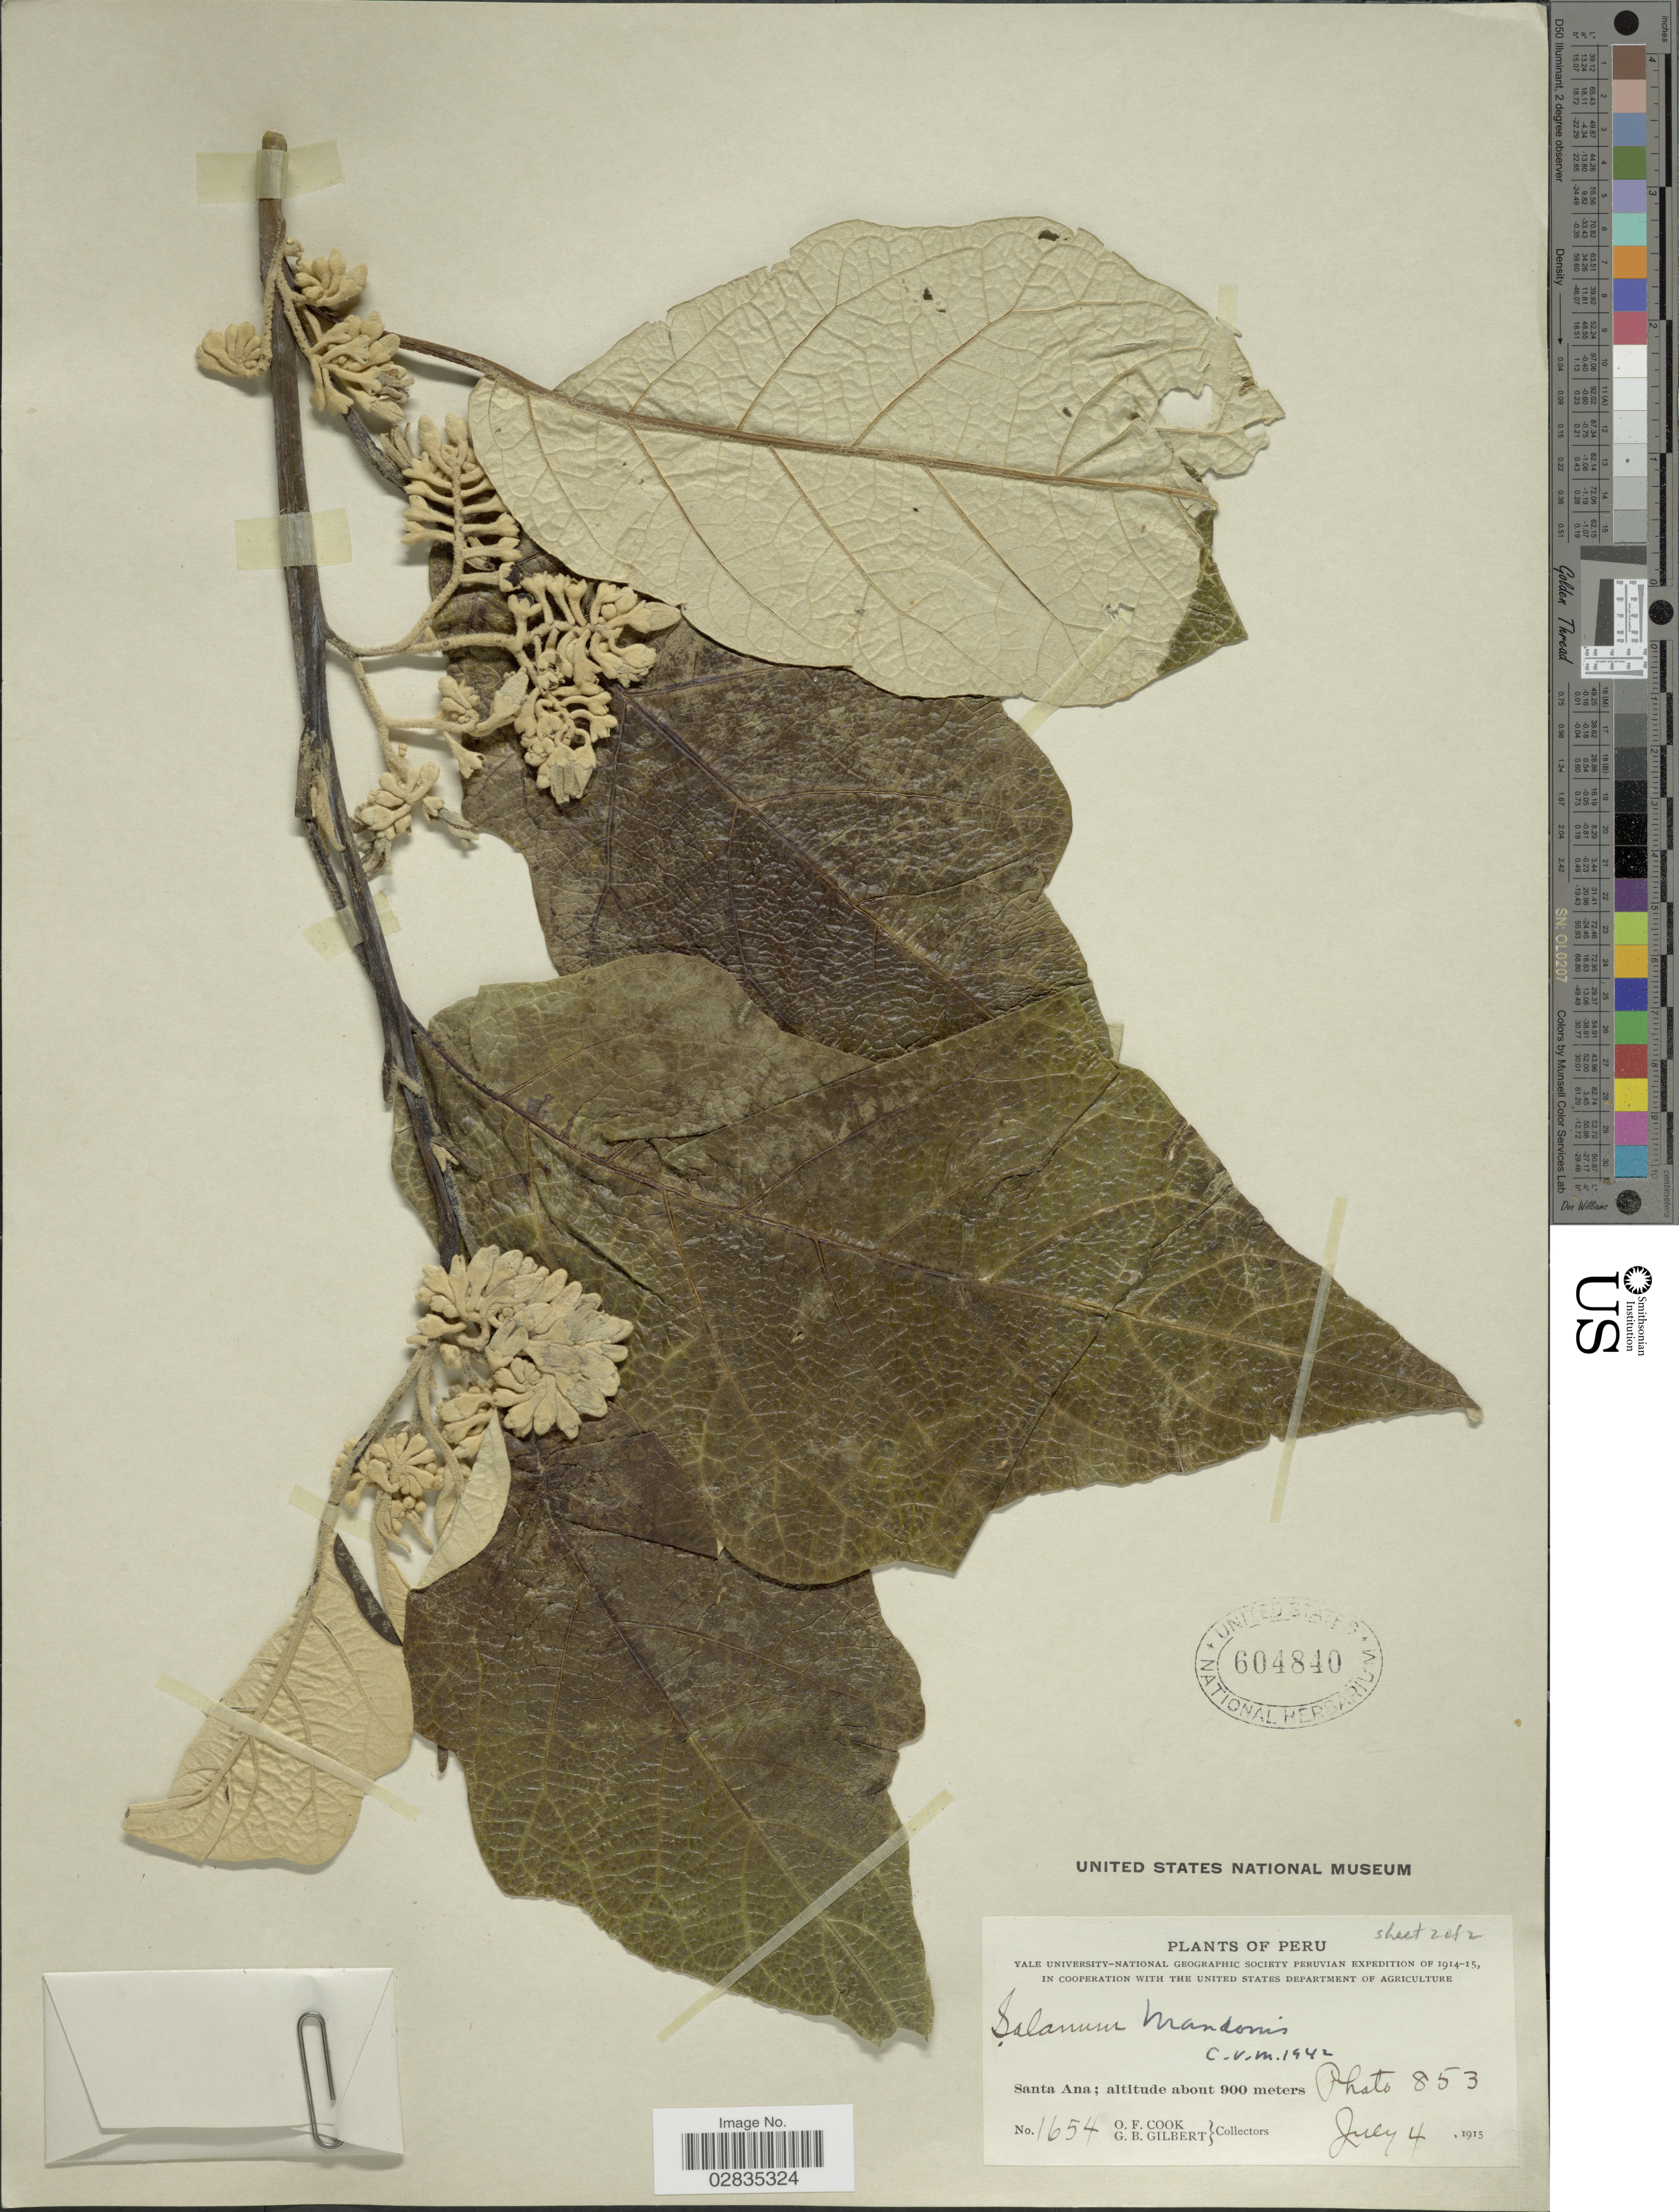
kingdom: Plantae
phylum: Tracheophyta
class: Magnoliopsida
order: Solanales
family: Solanaceae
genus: Solanum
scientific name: Solanum albidum var. albidum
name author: Dunal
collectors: O. F. Cook & G. B. Gilbert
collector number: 1654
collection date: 1915-07-04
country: Peru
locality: Santa Ana.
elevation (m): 900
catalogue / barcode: US 604840